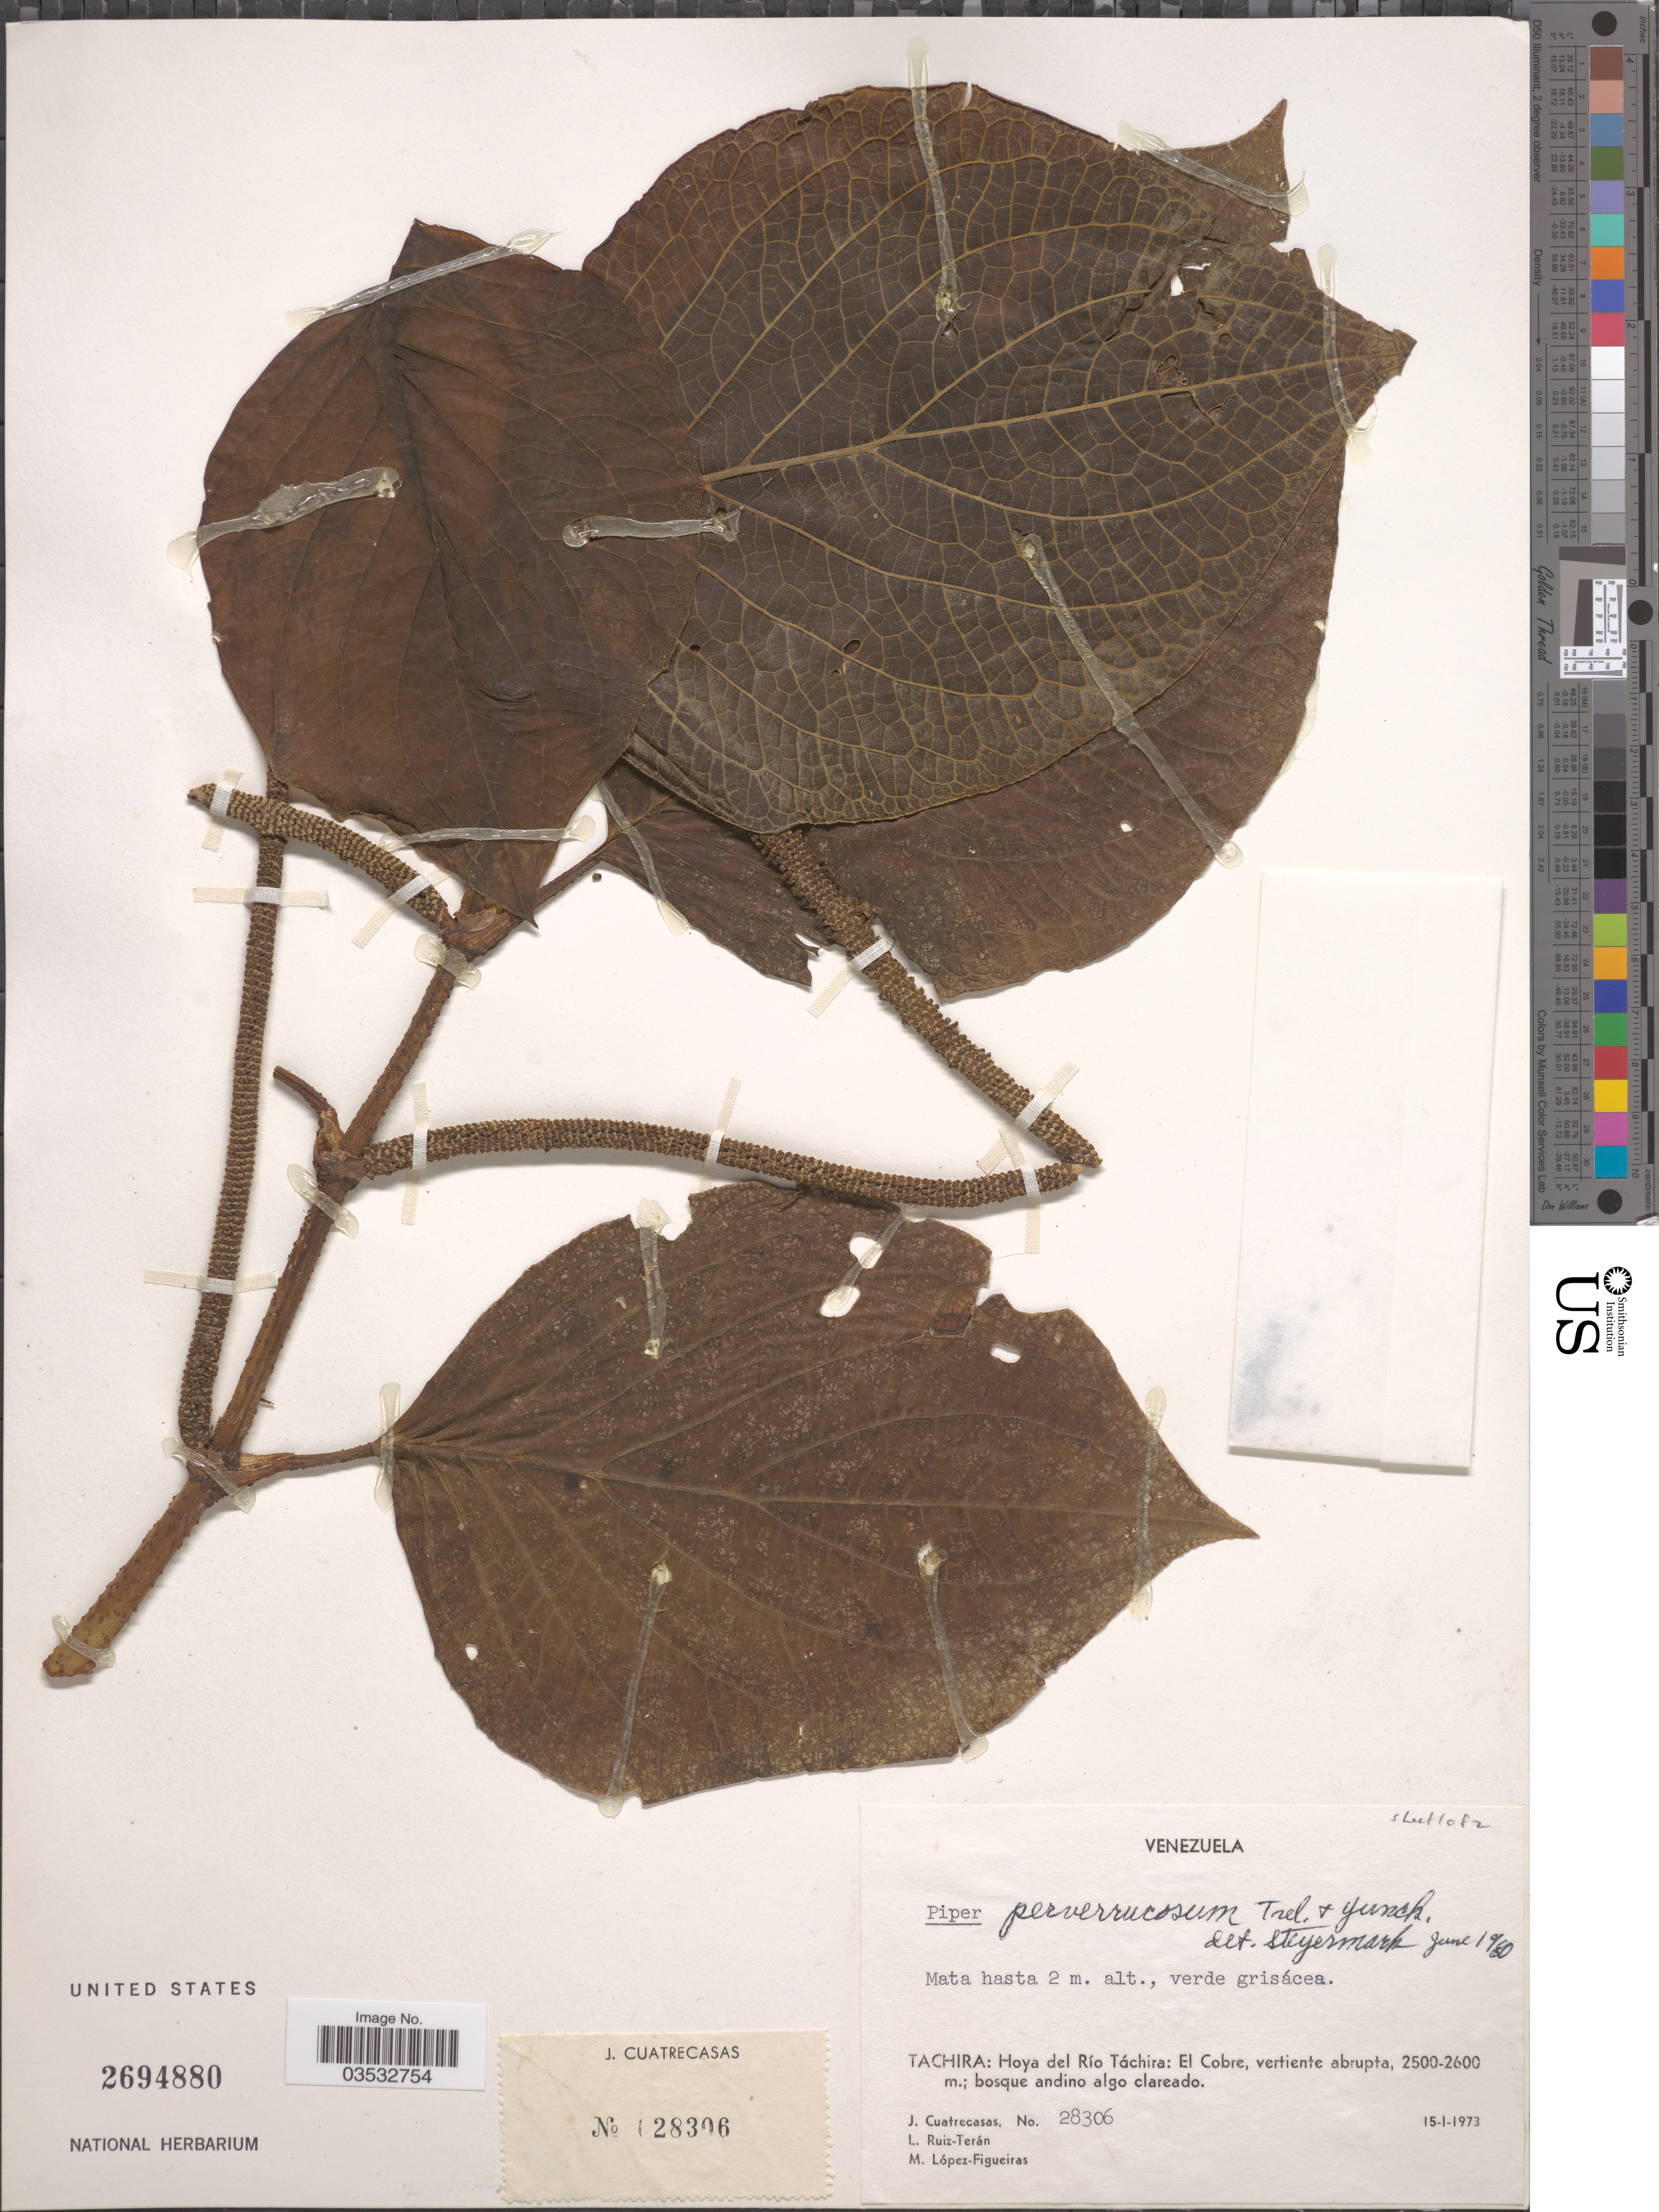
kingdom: Plantae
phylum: Tracheophyta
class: Magnoliopsida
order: Piperales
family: Piperaceae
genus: Piper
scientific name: Piper perverrucosum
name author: Trel. & Yunck.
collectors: J. Cuatrecasas, L. E. Ruíz-Terán & M. López Figueiras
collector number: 28306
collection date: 1973-01-15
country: Venezuela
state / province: Tachira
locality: Hoya del Río Táchira: El Cobre, vertiente abrupta.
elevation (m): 2500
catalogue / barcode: US 2694880